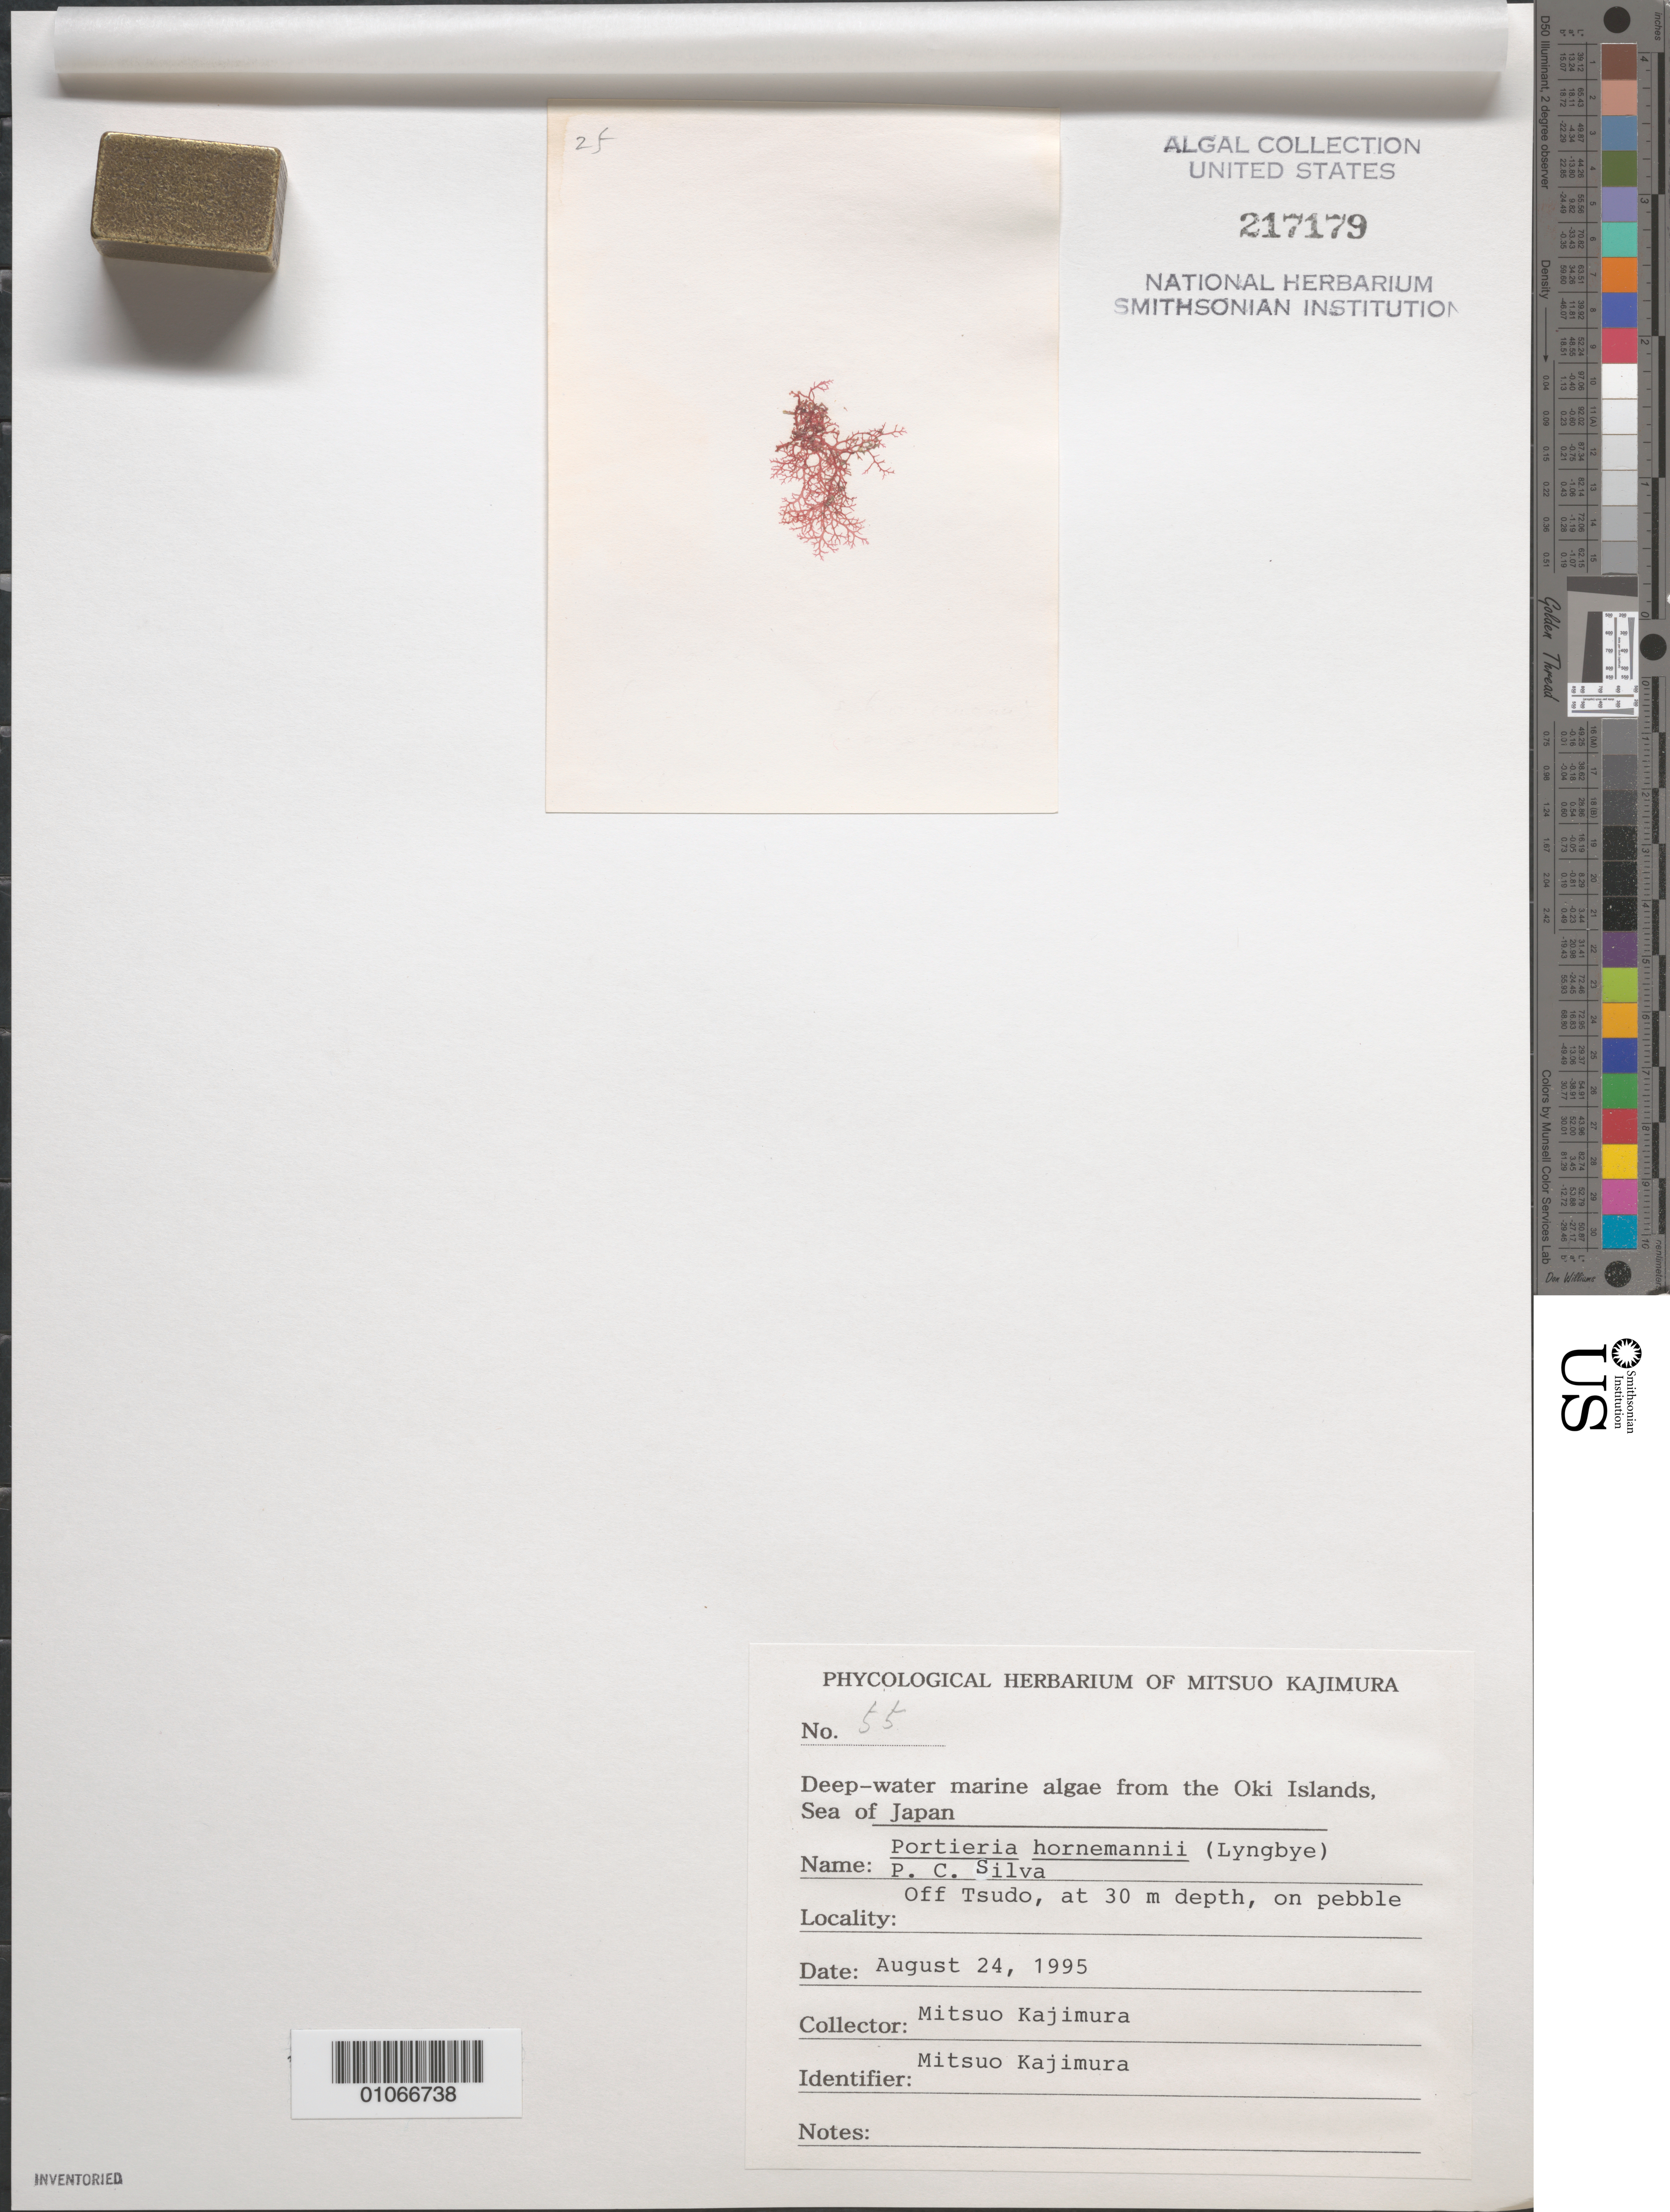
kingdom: Plantae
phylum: Rhodophyta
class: Florideophyceae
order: Gigartinales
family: Rhizophyllidaceae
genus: Portieria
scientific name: Portieria hornemannii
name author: (Lyngbye) P.C. Silva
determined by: Kajimura, Mitsuo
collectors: M. Kajimura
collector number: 55 & specimen 25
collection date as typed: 24 Aug 1995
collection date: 1995-08-24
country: Japan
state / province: Simane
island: Oki Is.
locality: Off Tsudo [village], Sea of Japan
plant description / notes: Phycologial Herbarium of Mitsuo Kajimura, Deep-water marine algae from the Oki Islands, Sea of Japan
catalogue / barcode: US 217179